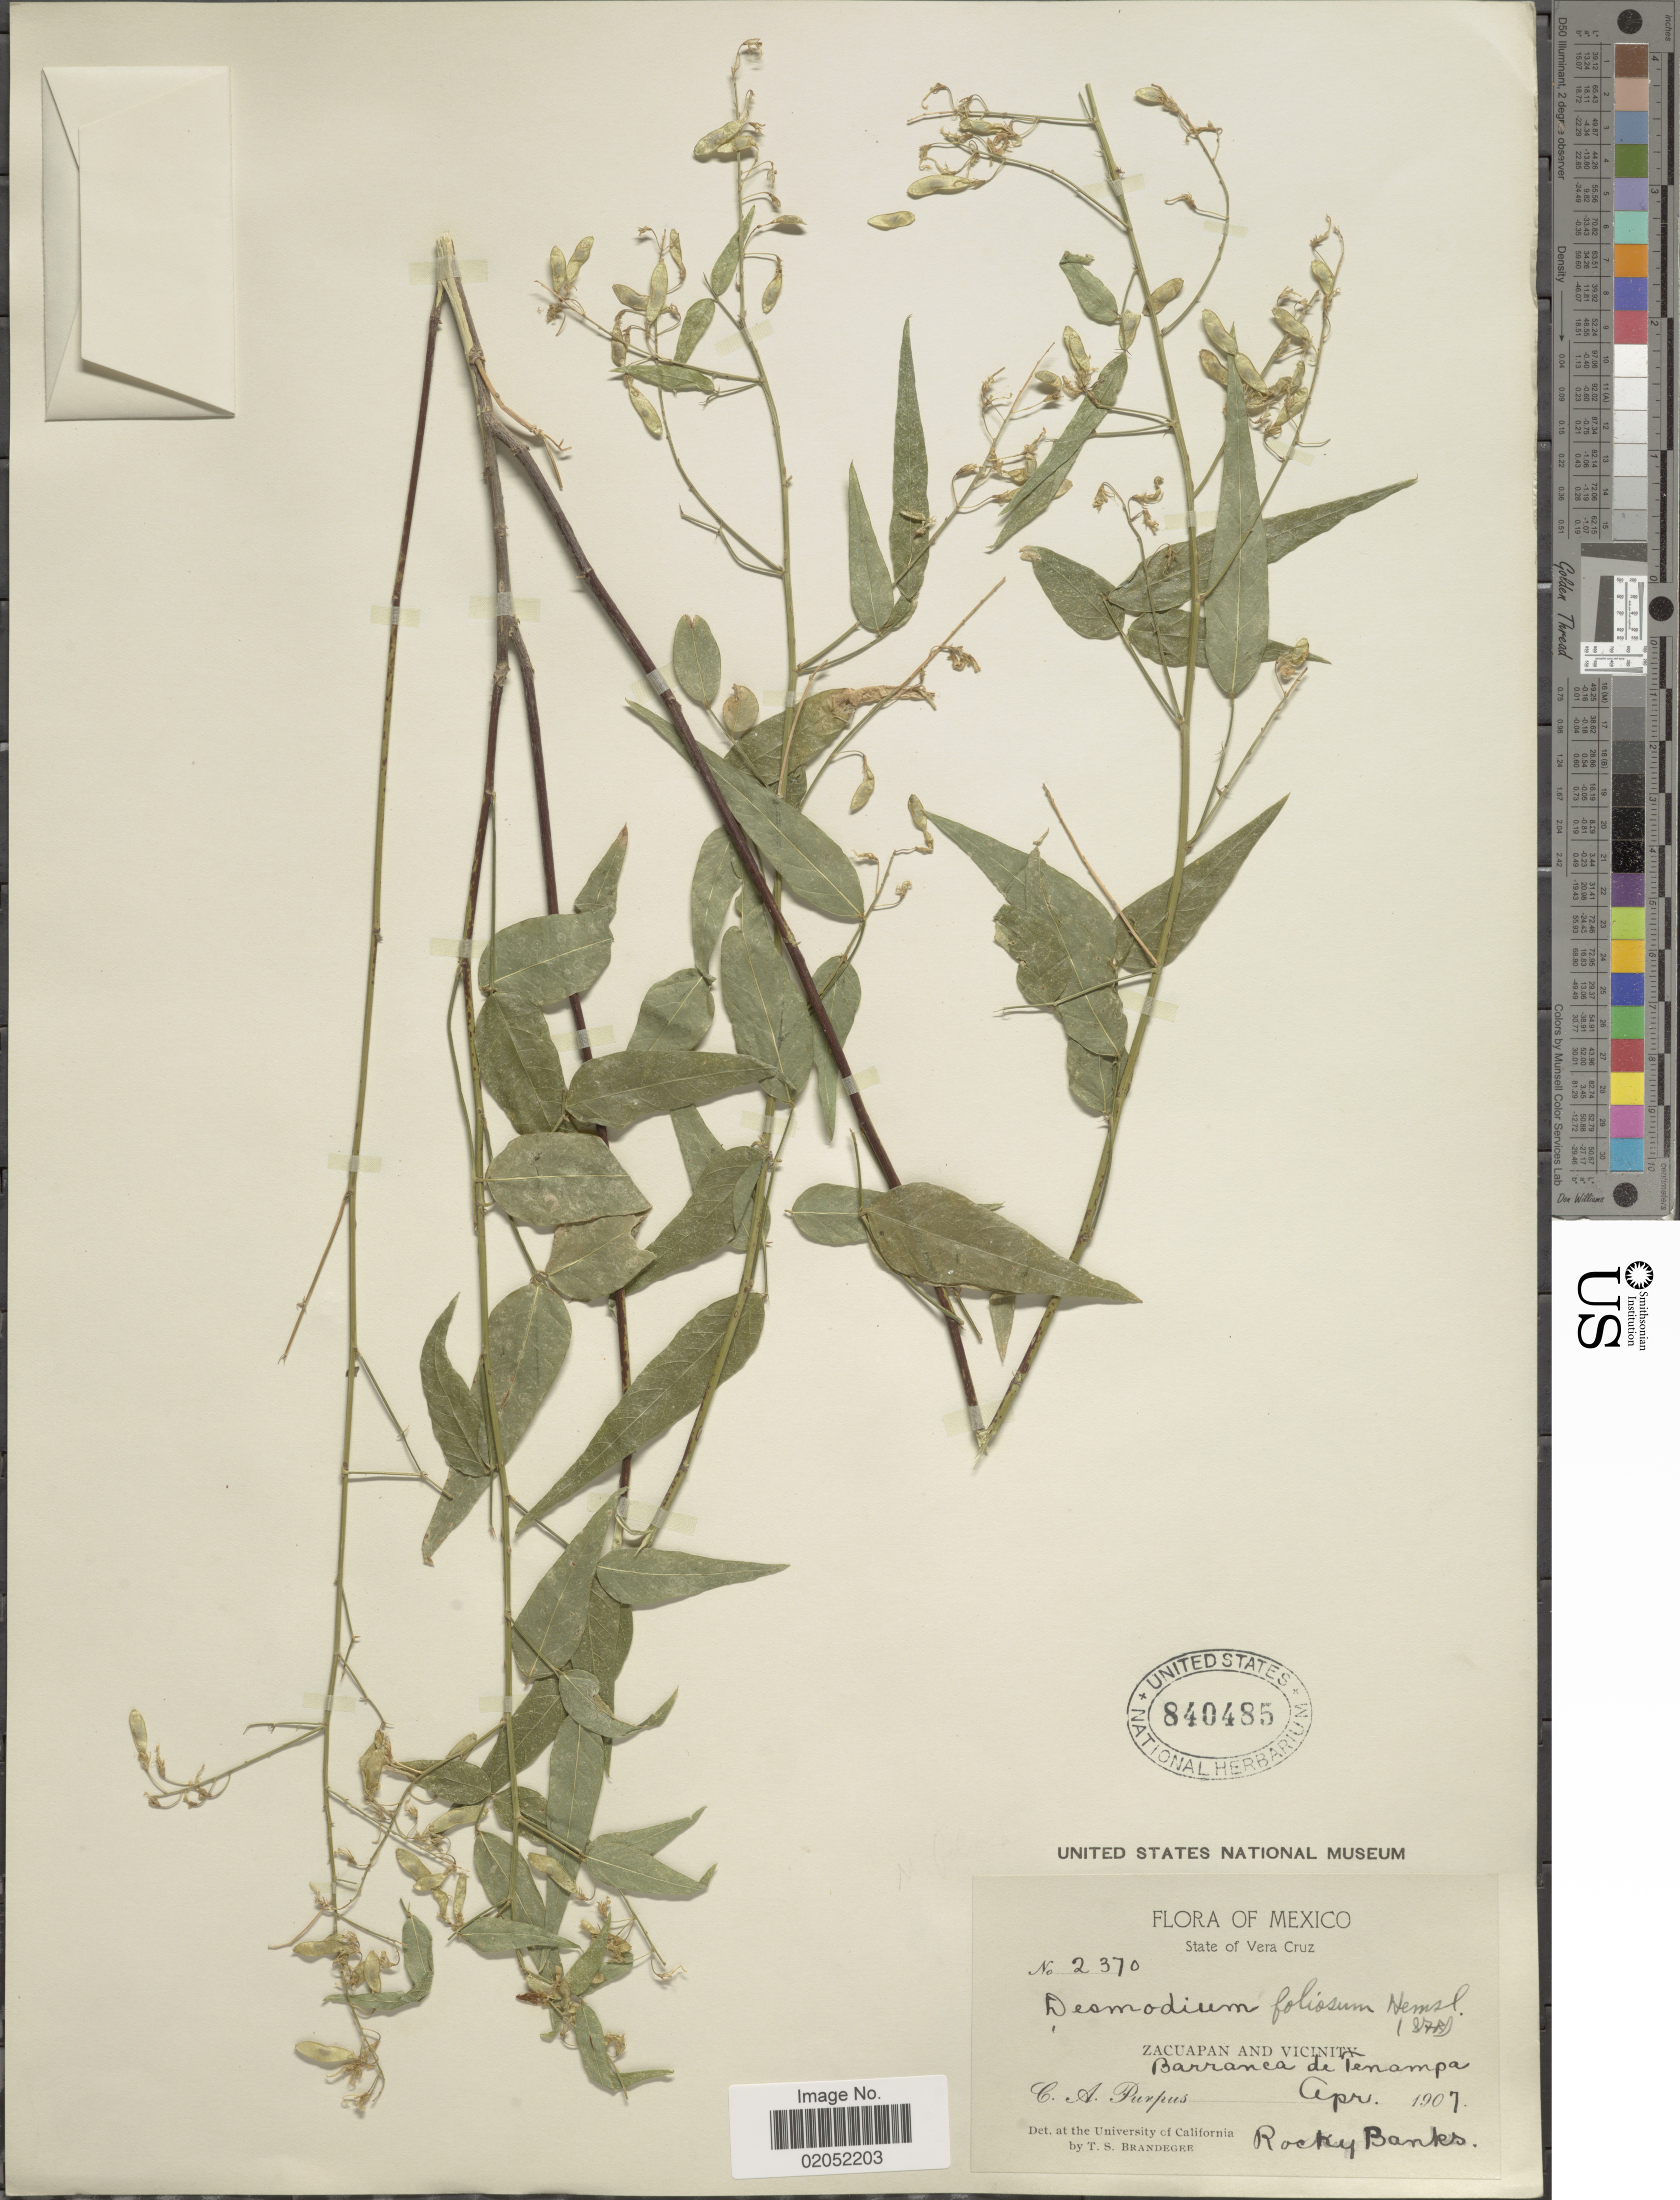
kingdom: Plantae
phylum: Tracheophyta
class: Magnoliopsida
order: Fabales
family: Fabaceae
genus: Desmodium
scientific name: Desmodium foliosum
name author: Hemsl.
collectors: C. A. Purpus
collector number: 2370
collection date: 1907-04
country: Mexico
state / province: Veracruz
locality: State of Vera Cruz, Zacuapan and vicinity, Barranca de Tenampa.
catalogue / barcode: US 840485